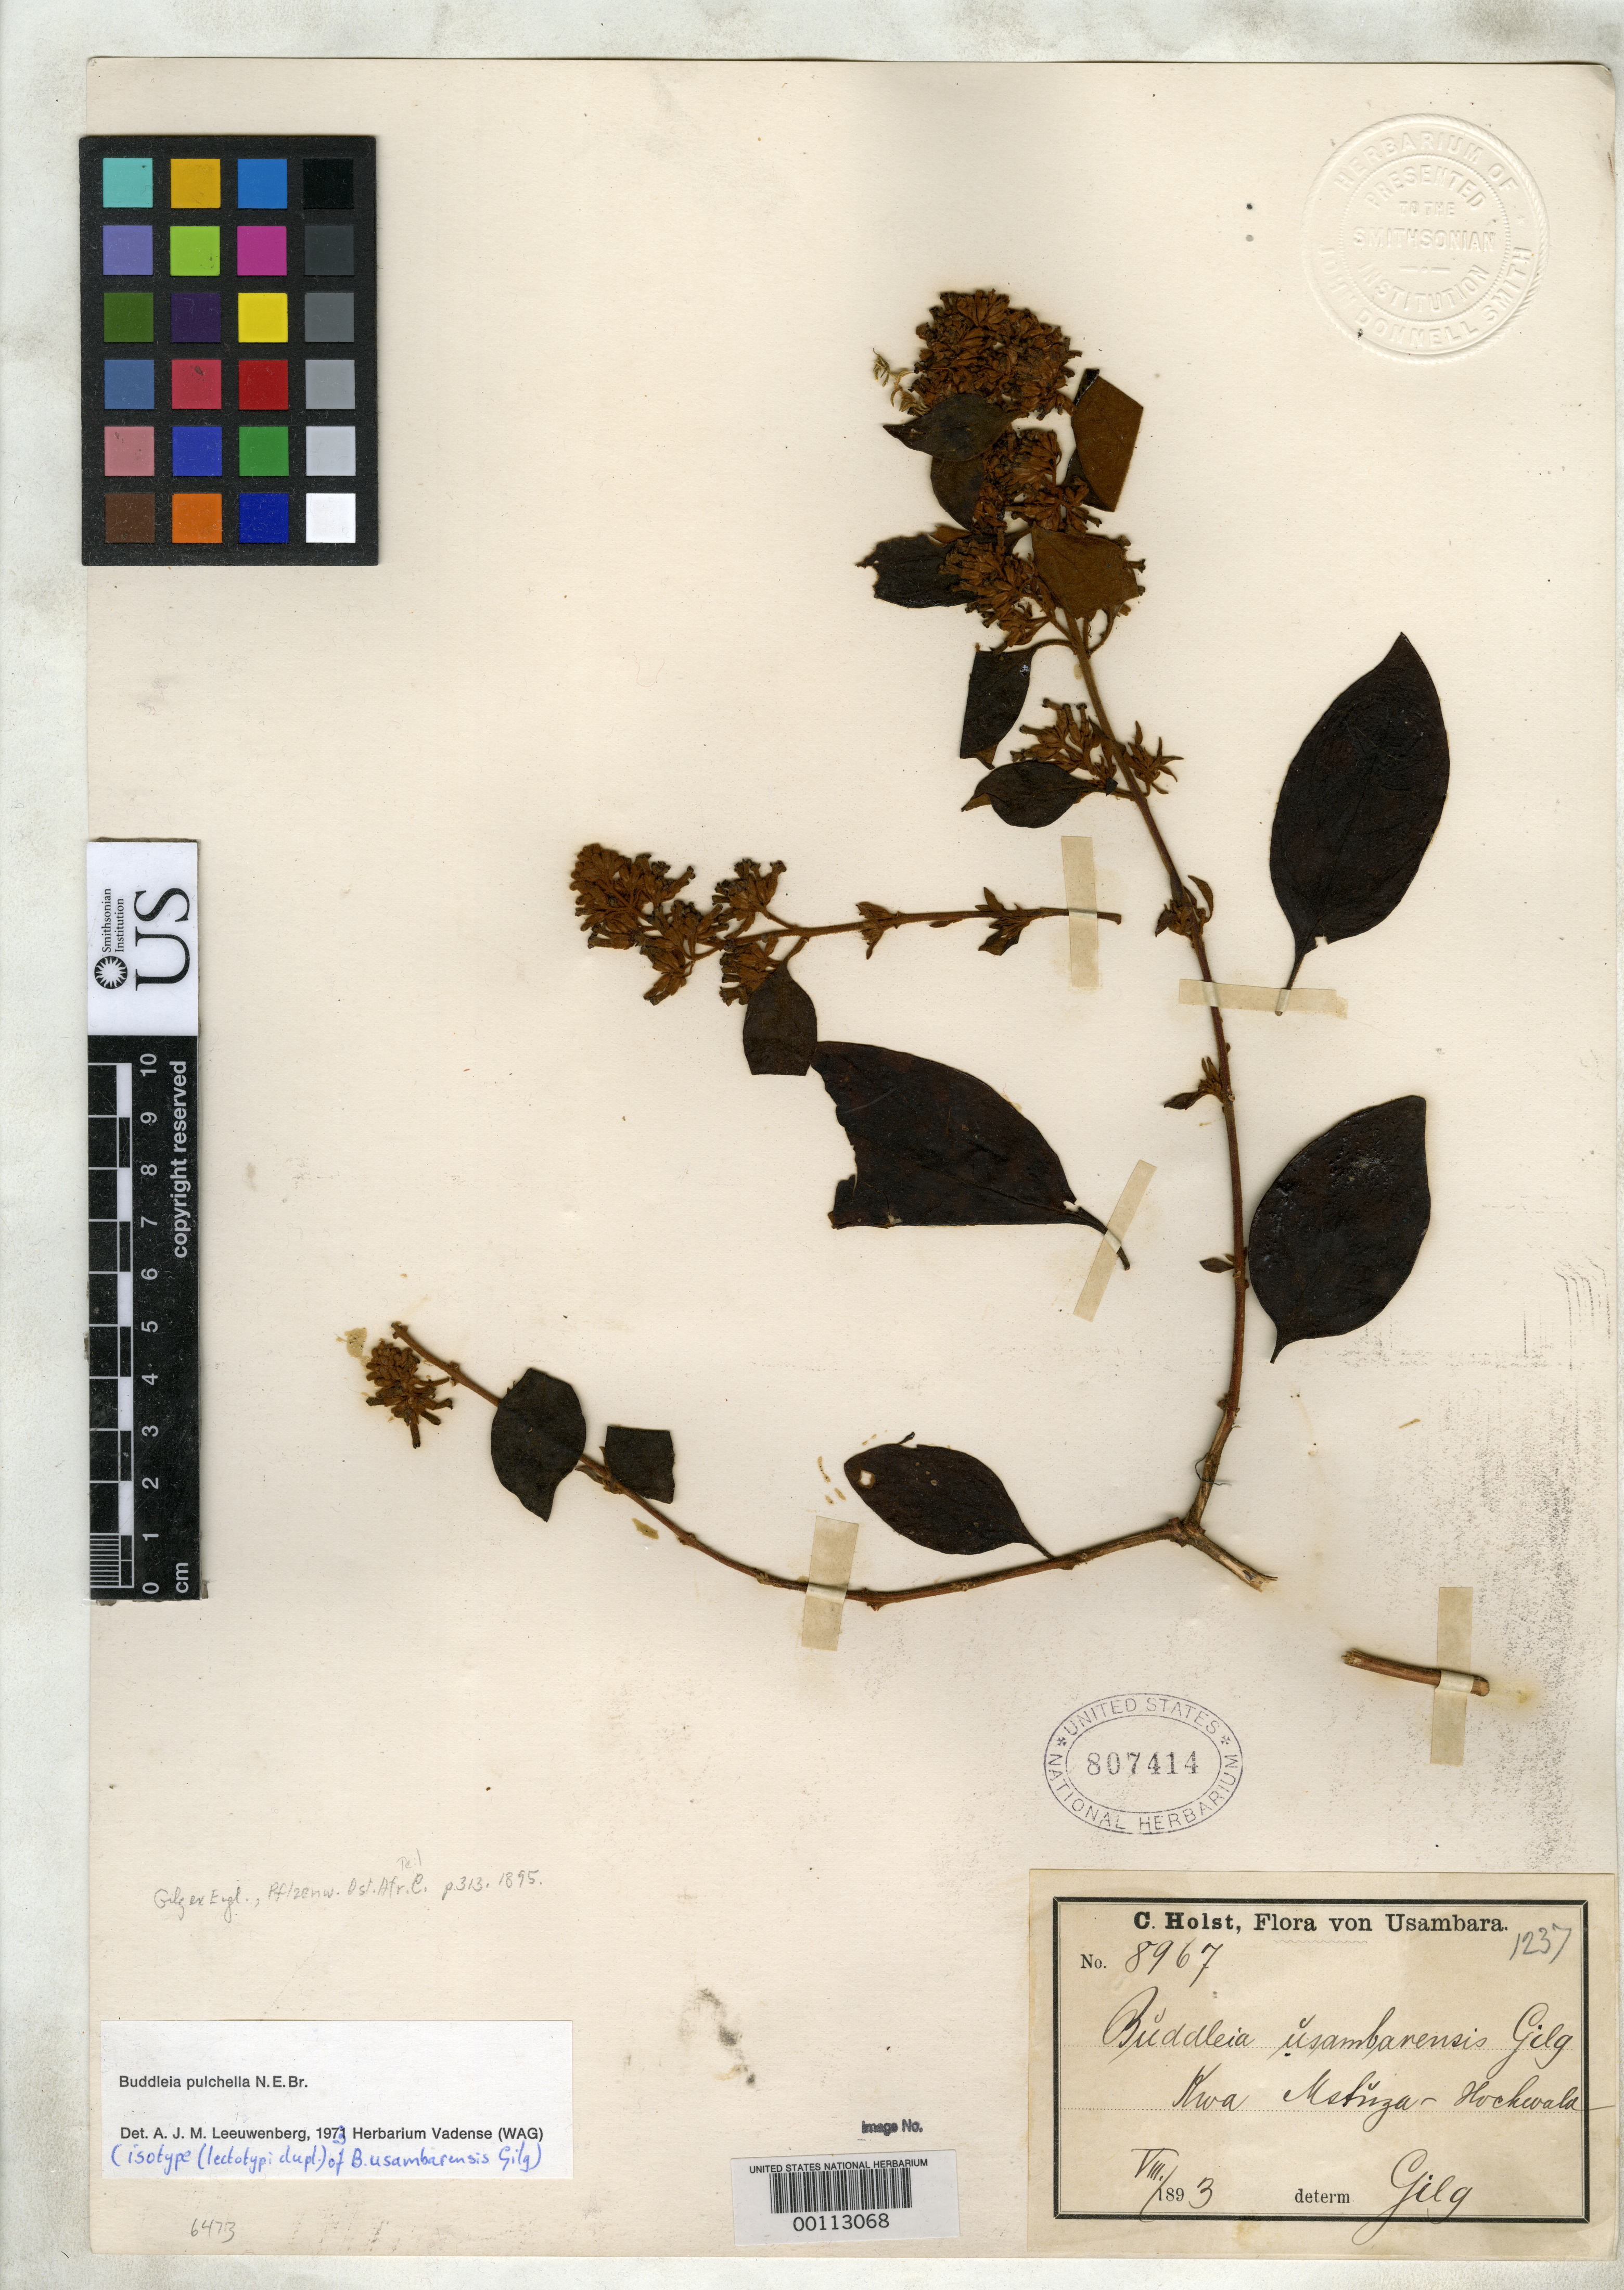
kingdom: Plantae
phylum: Tracheophyta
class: Magnoliopsida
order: Lamiales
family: Scrophulariaceae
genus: Buddleja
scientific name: Buddleja usambarensis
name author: Gilg in Engl.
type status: Isolectotype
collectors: C. H. Holst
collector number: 8967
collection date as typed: VII/1893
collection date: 1893-08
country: Tanzania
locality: Usambara, Kwa Mshuza.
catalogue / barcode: US 807414